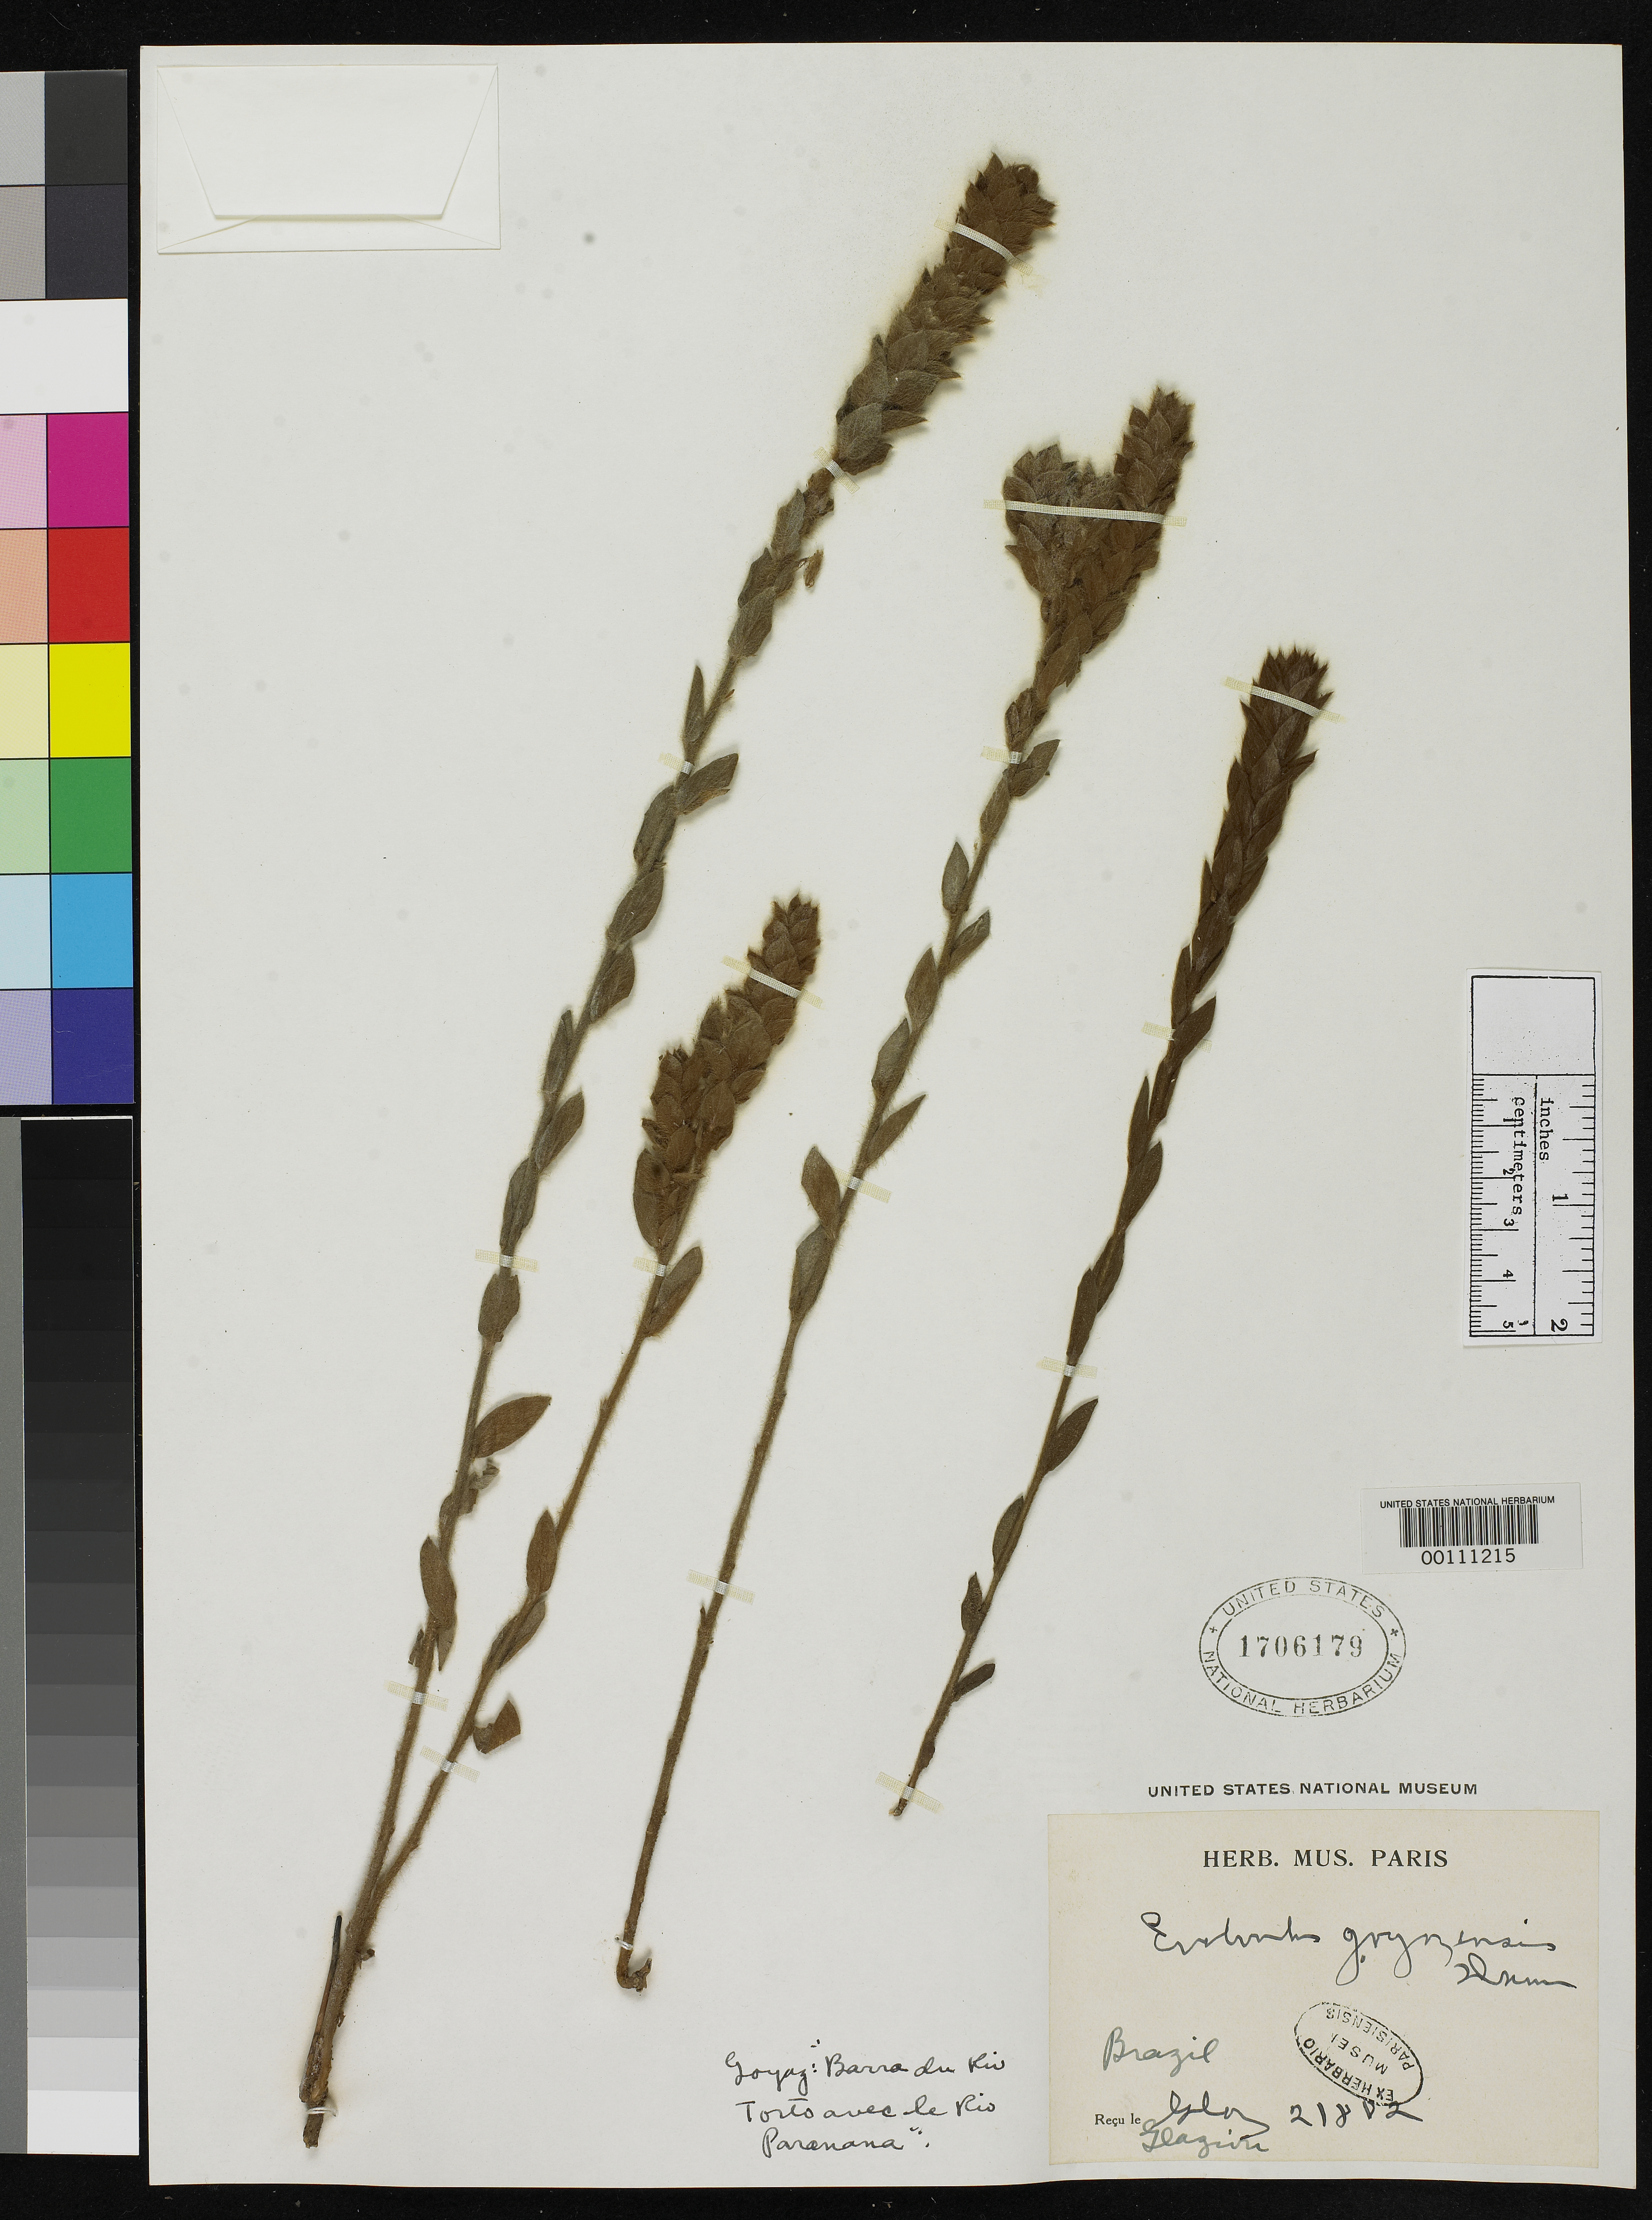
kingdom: Plantae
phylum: Tracheophyta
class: Magnoliopsida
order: Solanales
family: Convolvulaceae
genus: Evolvulus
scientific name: Evolvulus goyazensis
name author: Dammer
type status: Isotype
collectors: A. F. M. Glaziou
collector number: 21802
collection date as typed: Feb 1895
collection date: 1895-02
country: Brazil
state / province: Goiás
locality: Barro du Rio Torto, Ioparanana.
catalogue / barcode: US 1706179